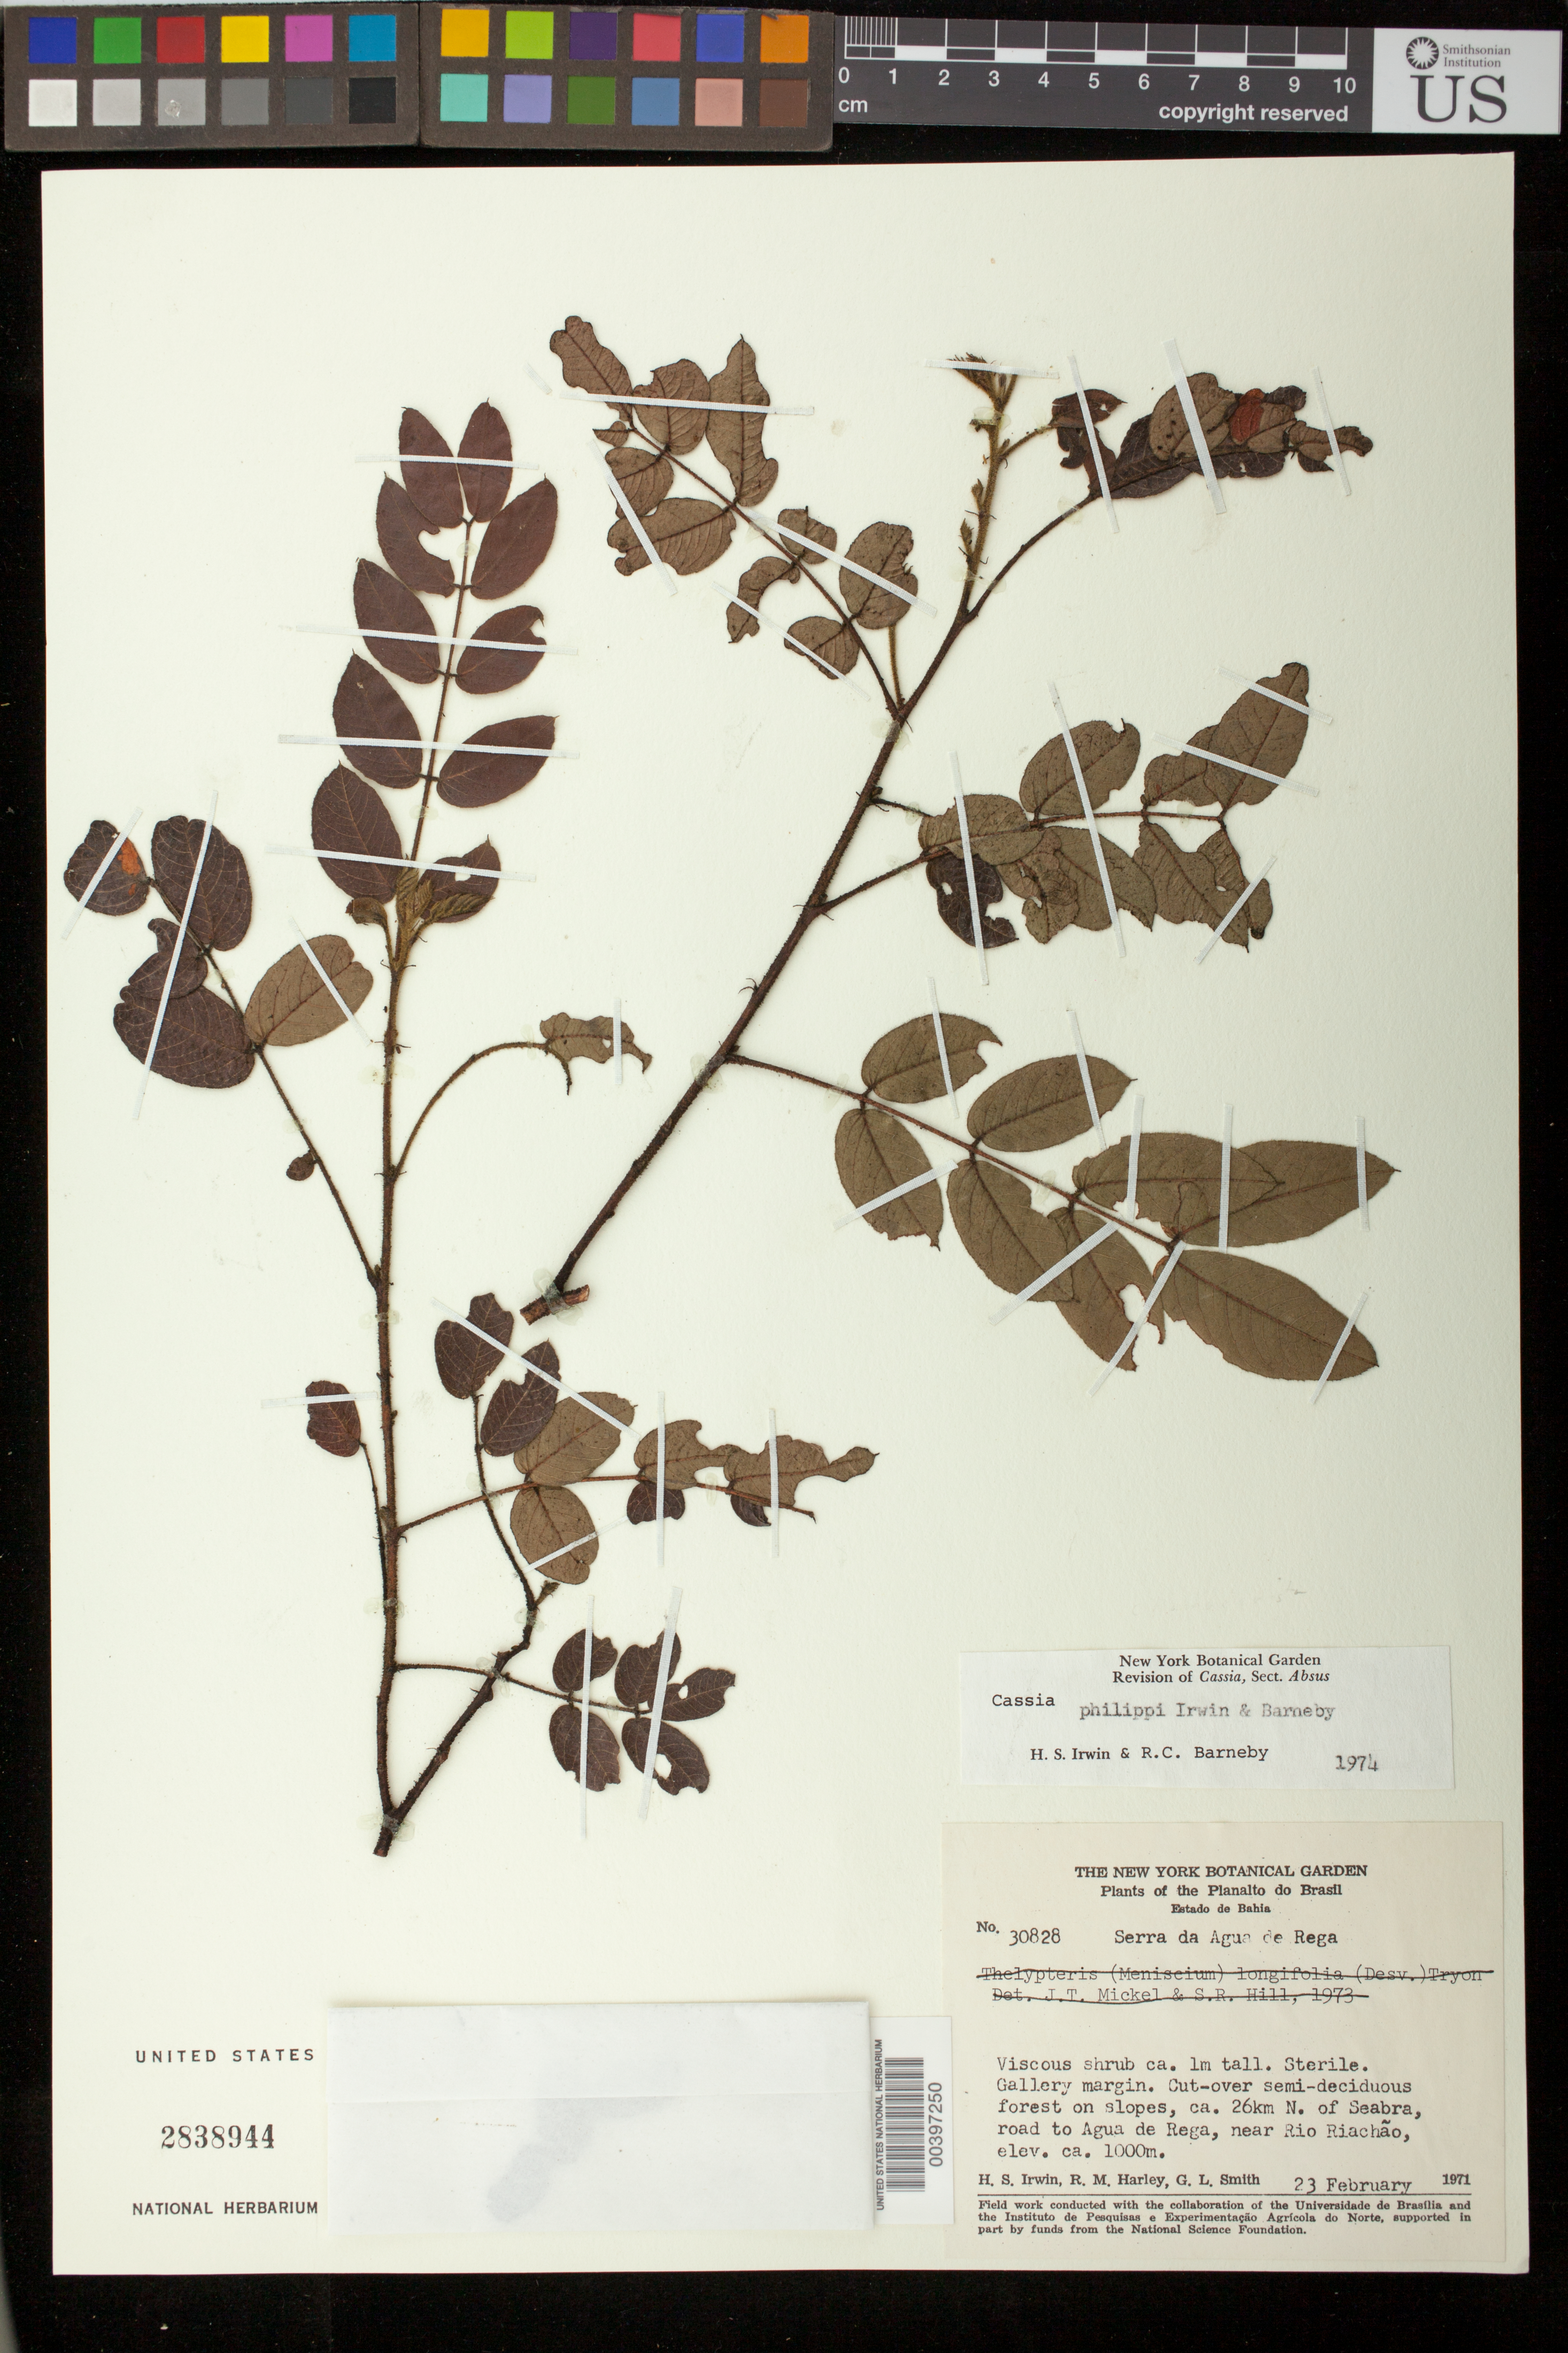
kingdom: Plantae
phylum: Tracheophyta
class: Magnoliopsida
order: Fabales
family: Fabaceae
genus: Chamaecrista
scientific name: Chamaecrista philippi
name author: (H.S. Irwin & Barneby) H.S. Irwin & Barneby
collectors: H. Irwin, R. M. Harley & G. L. Smith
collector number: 30828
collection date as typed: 23 Feb 1971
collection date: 1971-02-23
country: Brazil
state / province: Bahia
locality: Ca. 26 km N. of Seabra, road to Agua de Rega, near Rio Riachao; Serra da Agua de Rega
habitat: Gallery margin; cut-over semi-deciduous forest on slopes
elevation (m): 1000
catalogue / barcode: US 2838944